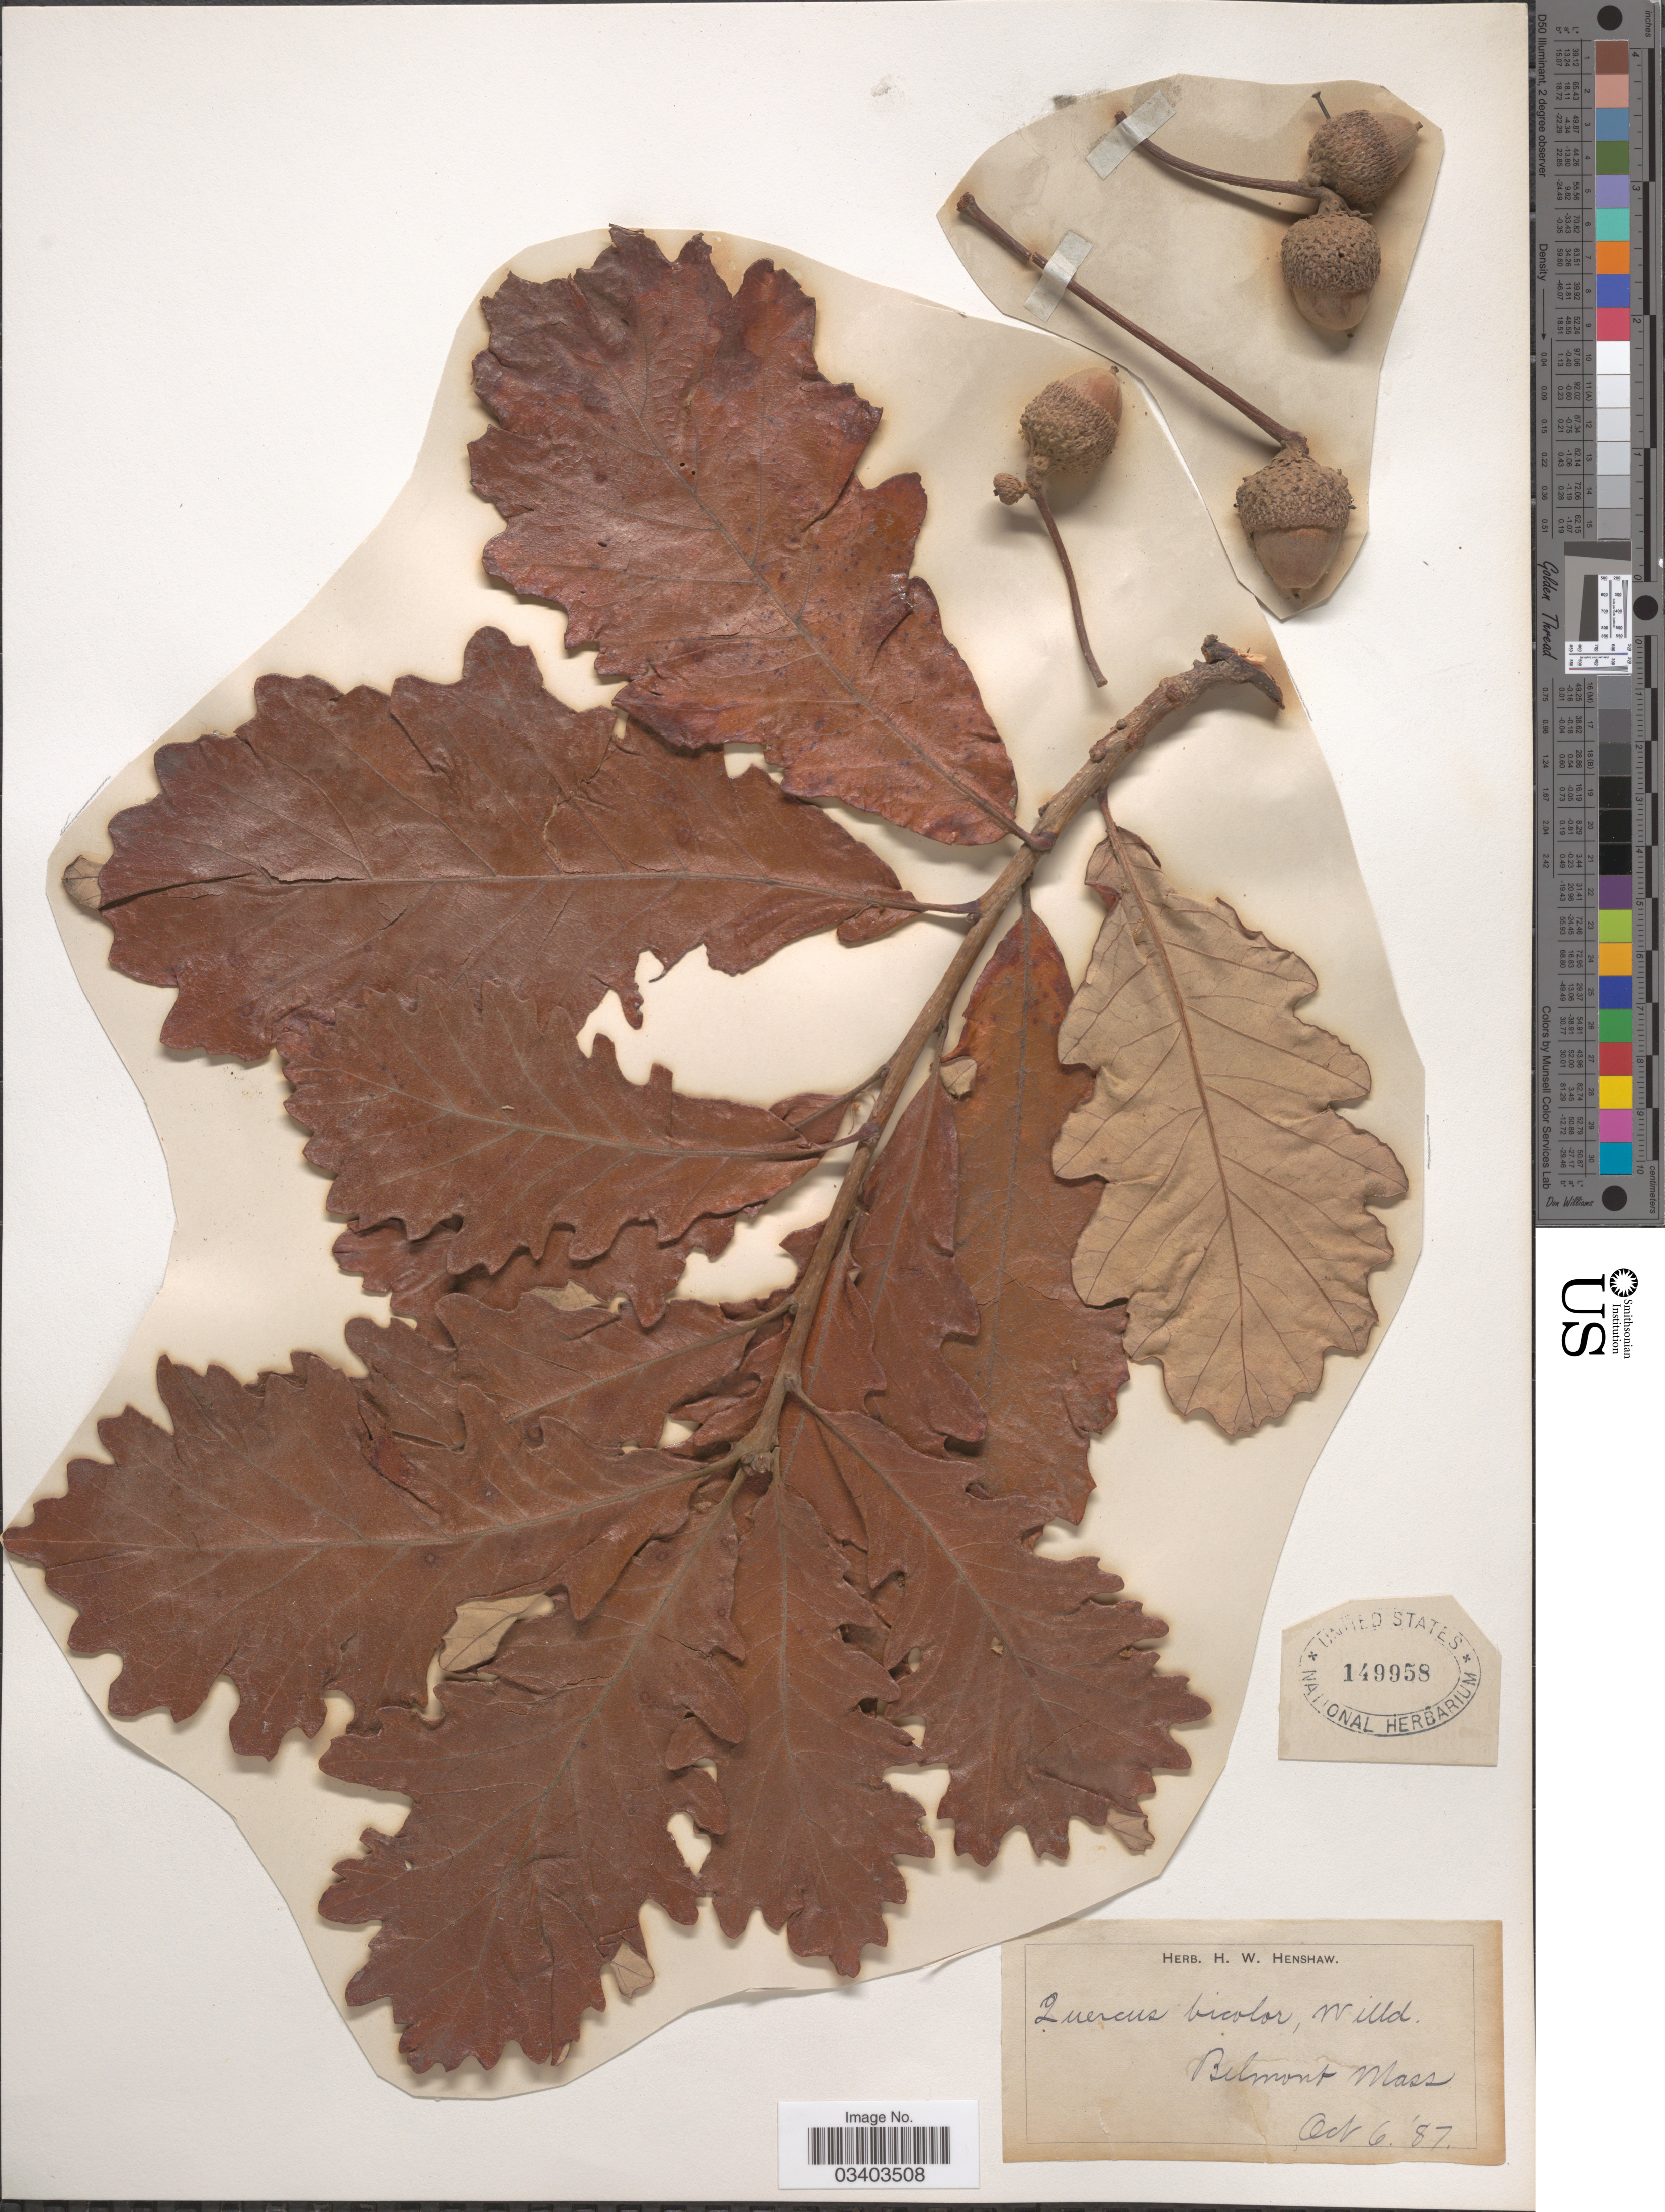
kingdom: Plantae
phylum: Tracheophyta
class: Magnoliopsida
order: Fagales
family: Fagaceae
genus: Quercus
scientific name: Quercus bicolor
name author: Willd.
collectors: ex herb. H. W. Henshaw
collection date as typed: Transcribed d/m/y: 6/10/87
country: United States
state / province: Massachusetts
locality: Belmont.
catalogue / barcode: US 149958